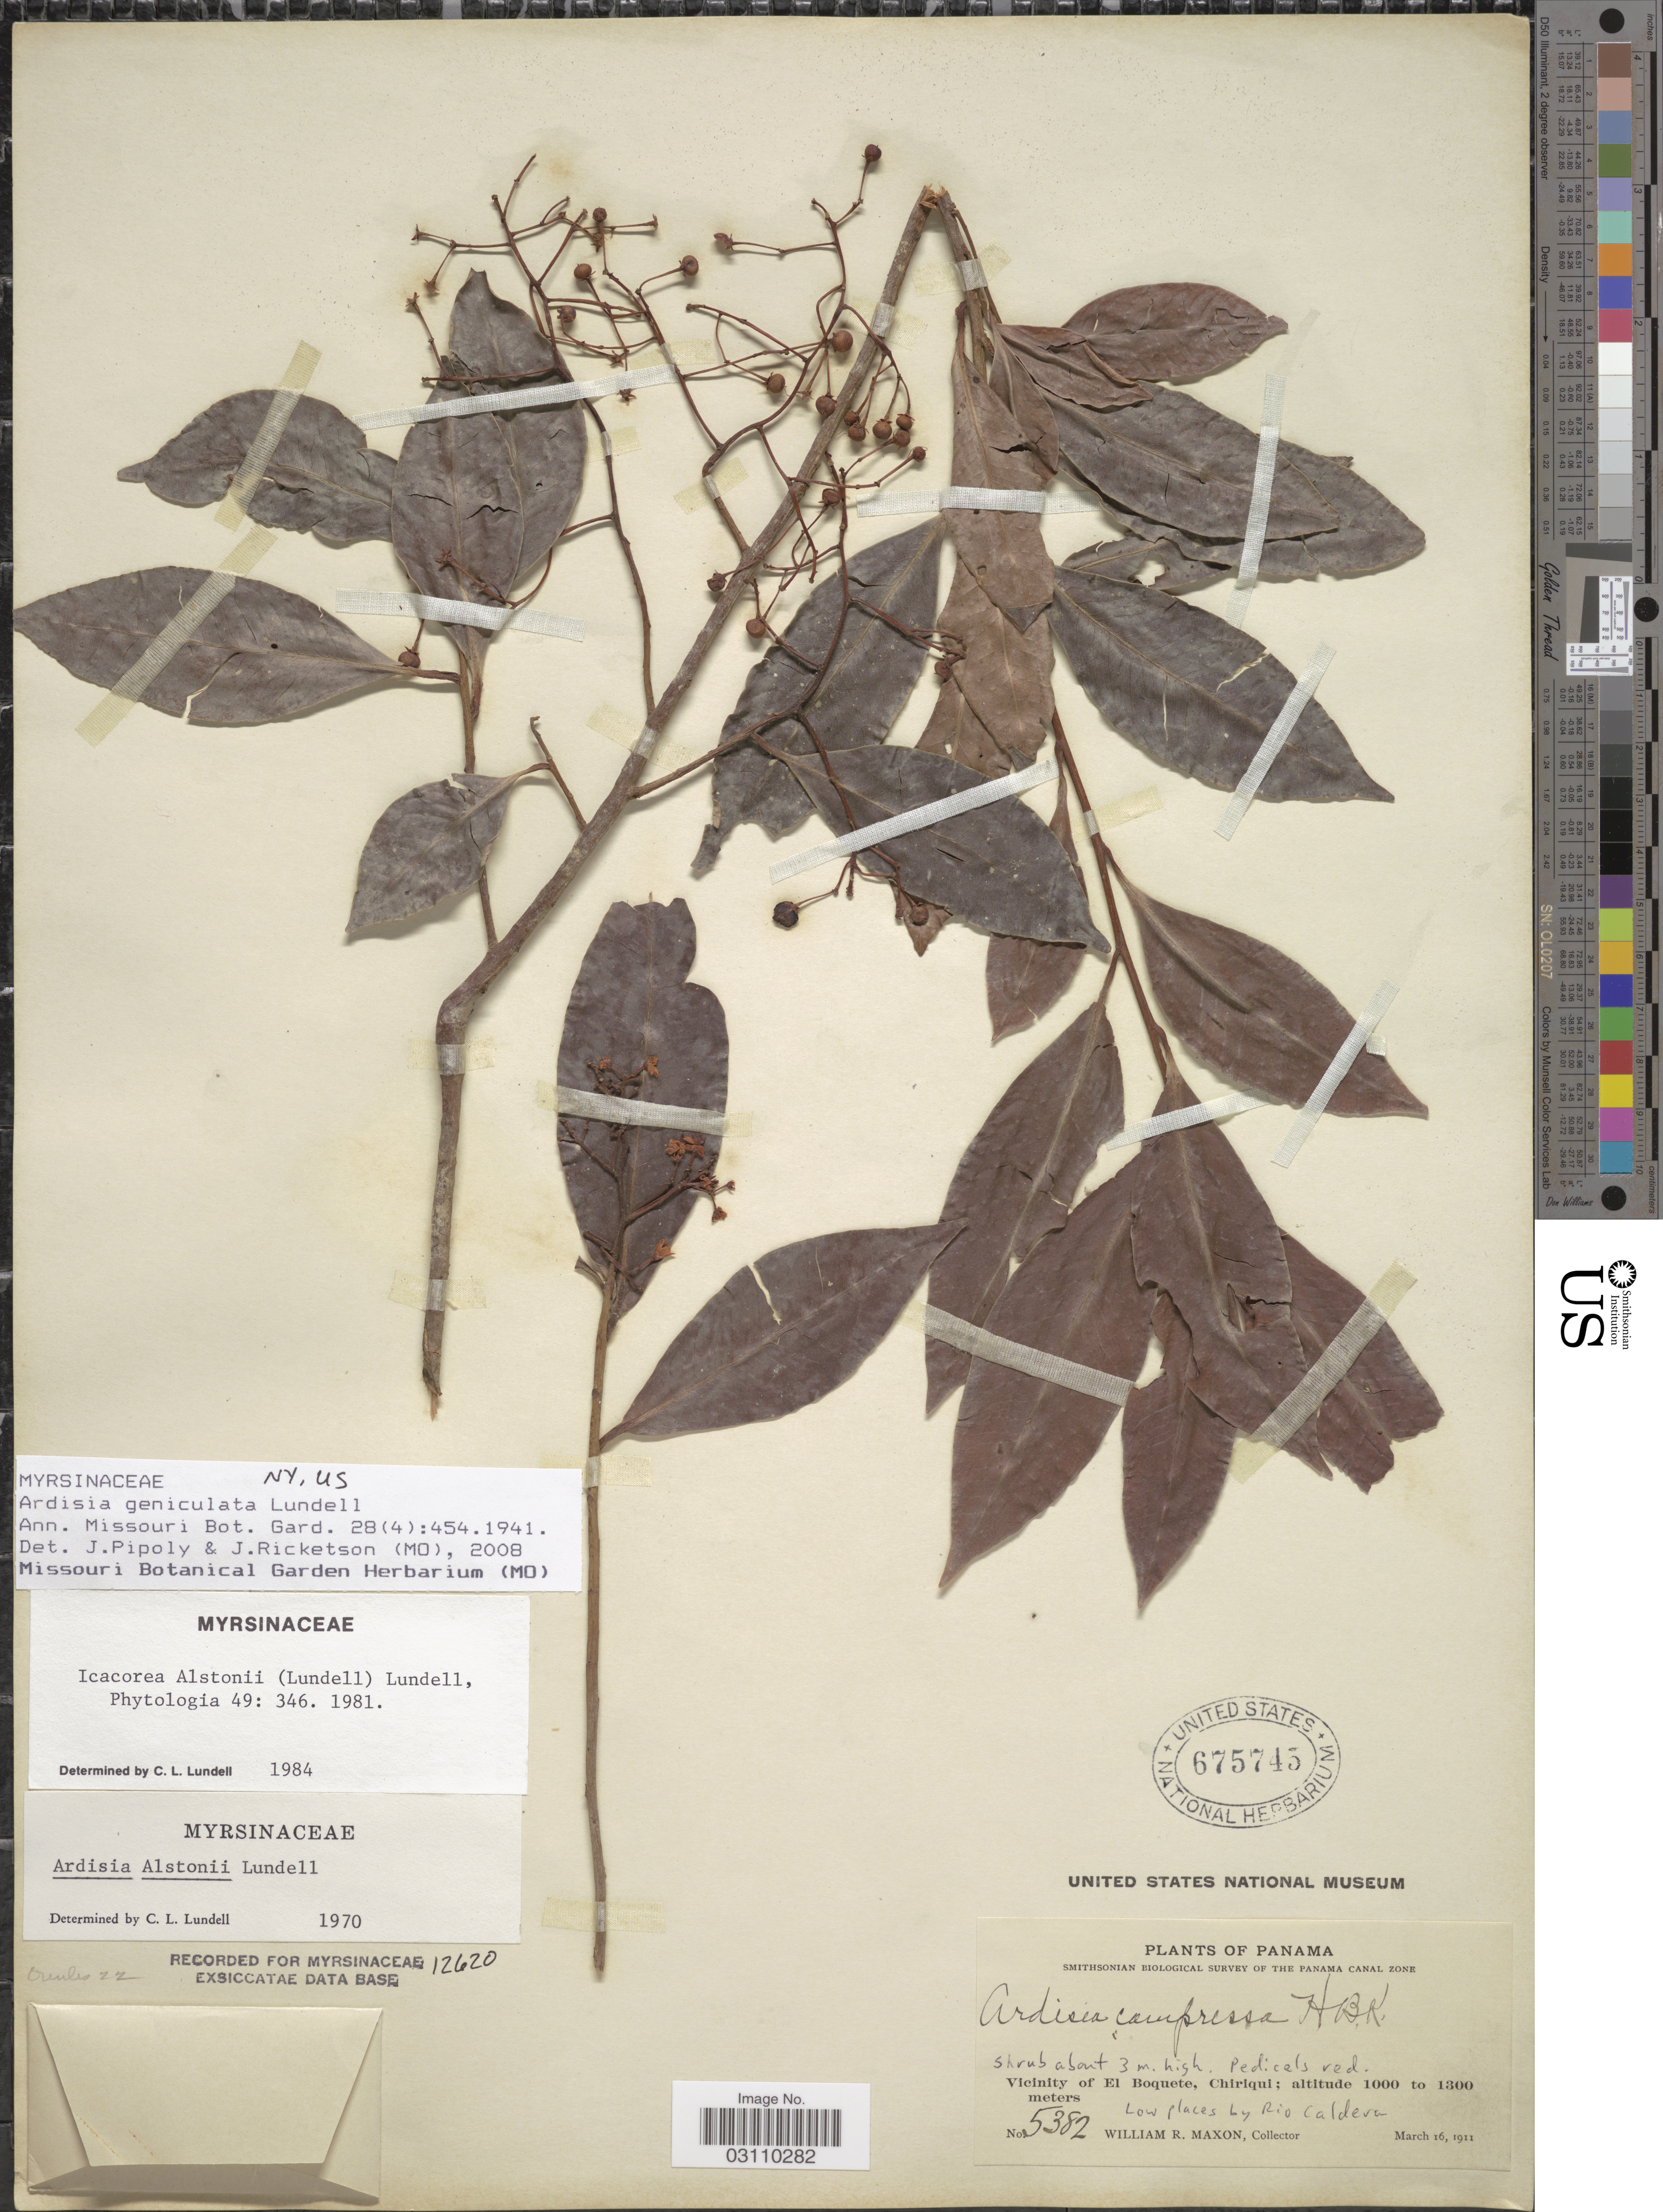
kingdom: Plantae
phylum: Tracheophyta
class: Magnoliopsida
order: Ericales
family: Primulaceae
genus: Ardisia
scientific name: Ardisia geniculata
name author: Lundell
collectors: W. R. Maxon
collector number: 5382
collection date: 1911-03-16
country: Panama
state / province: Chiriqui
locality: Vicinity of El Boquete, Chiriqui; Low places by Rio Caldera.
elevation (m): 1000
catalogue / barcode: US 675745